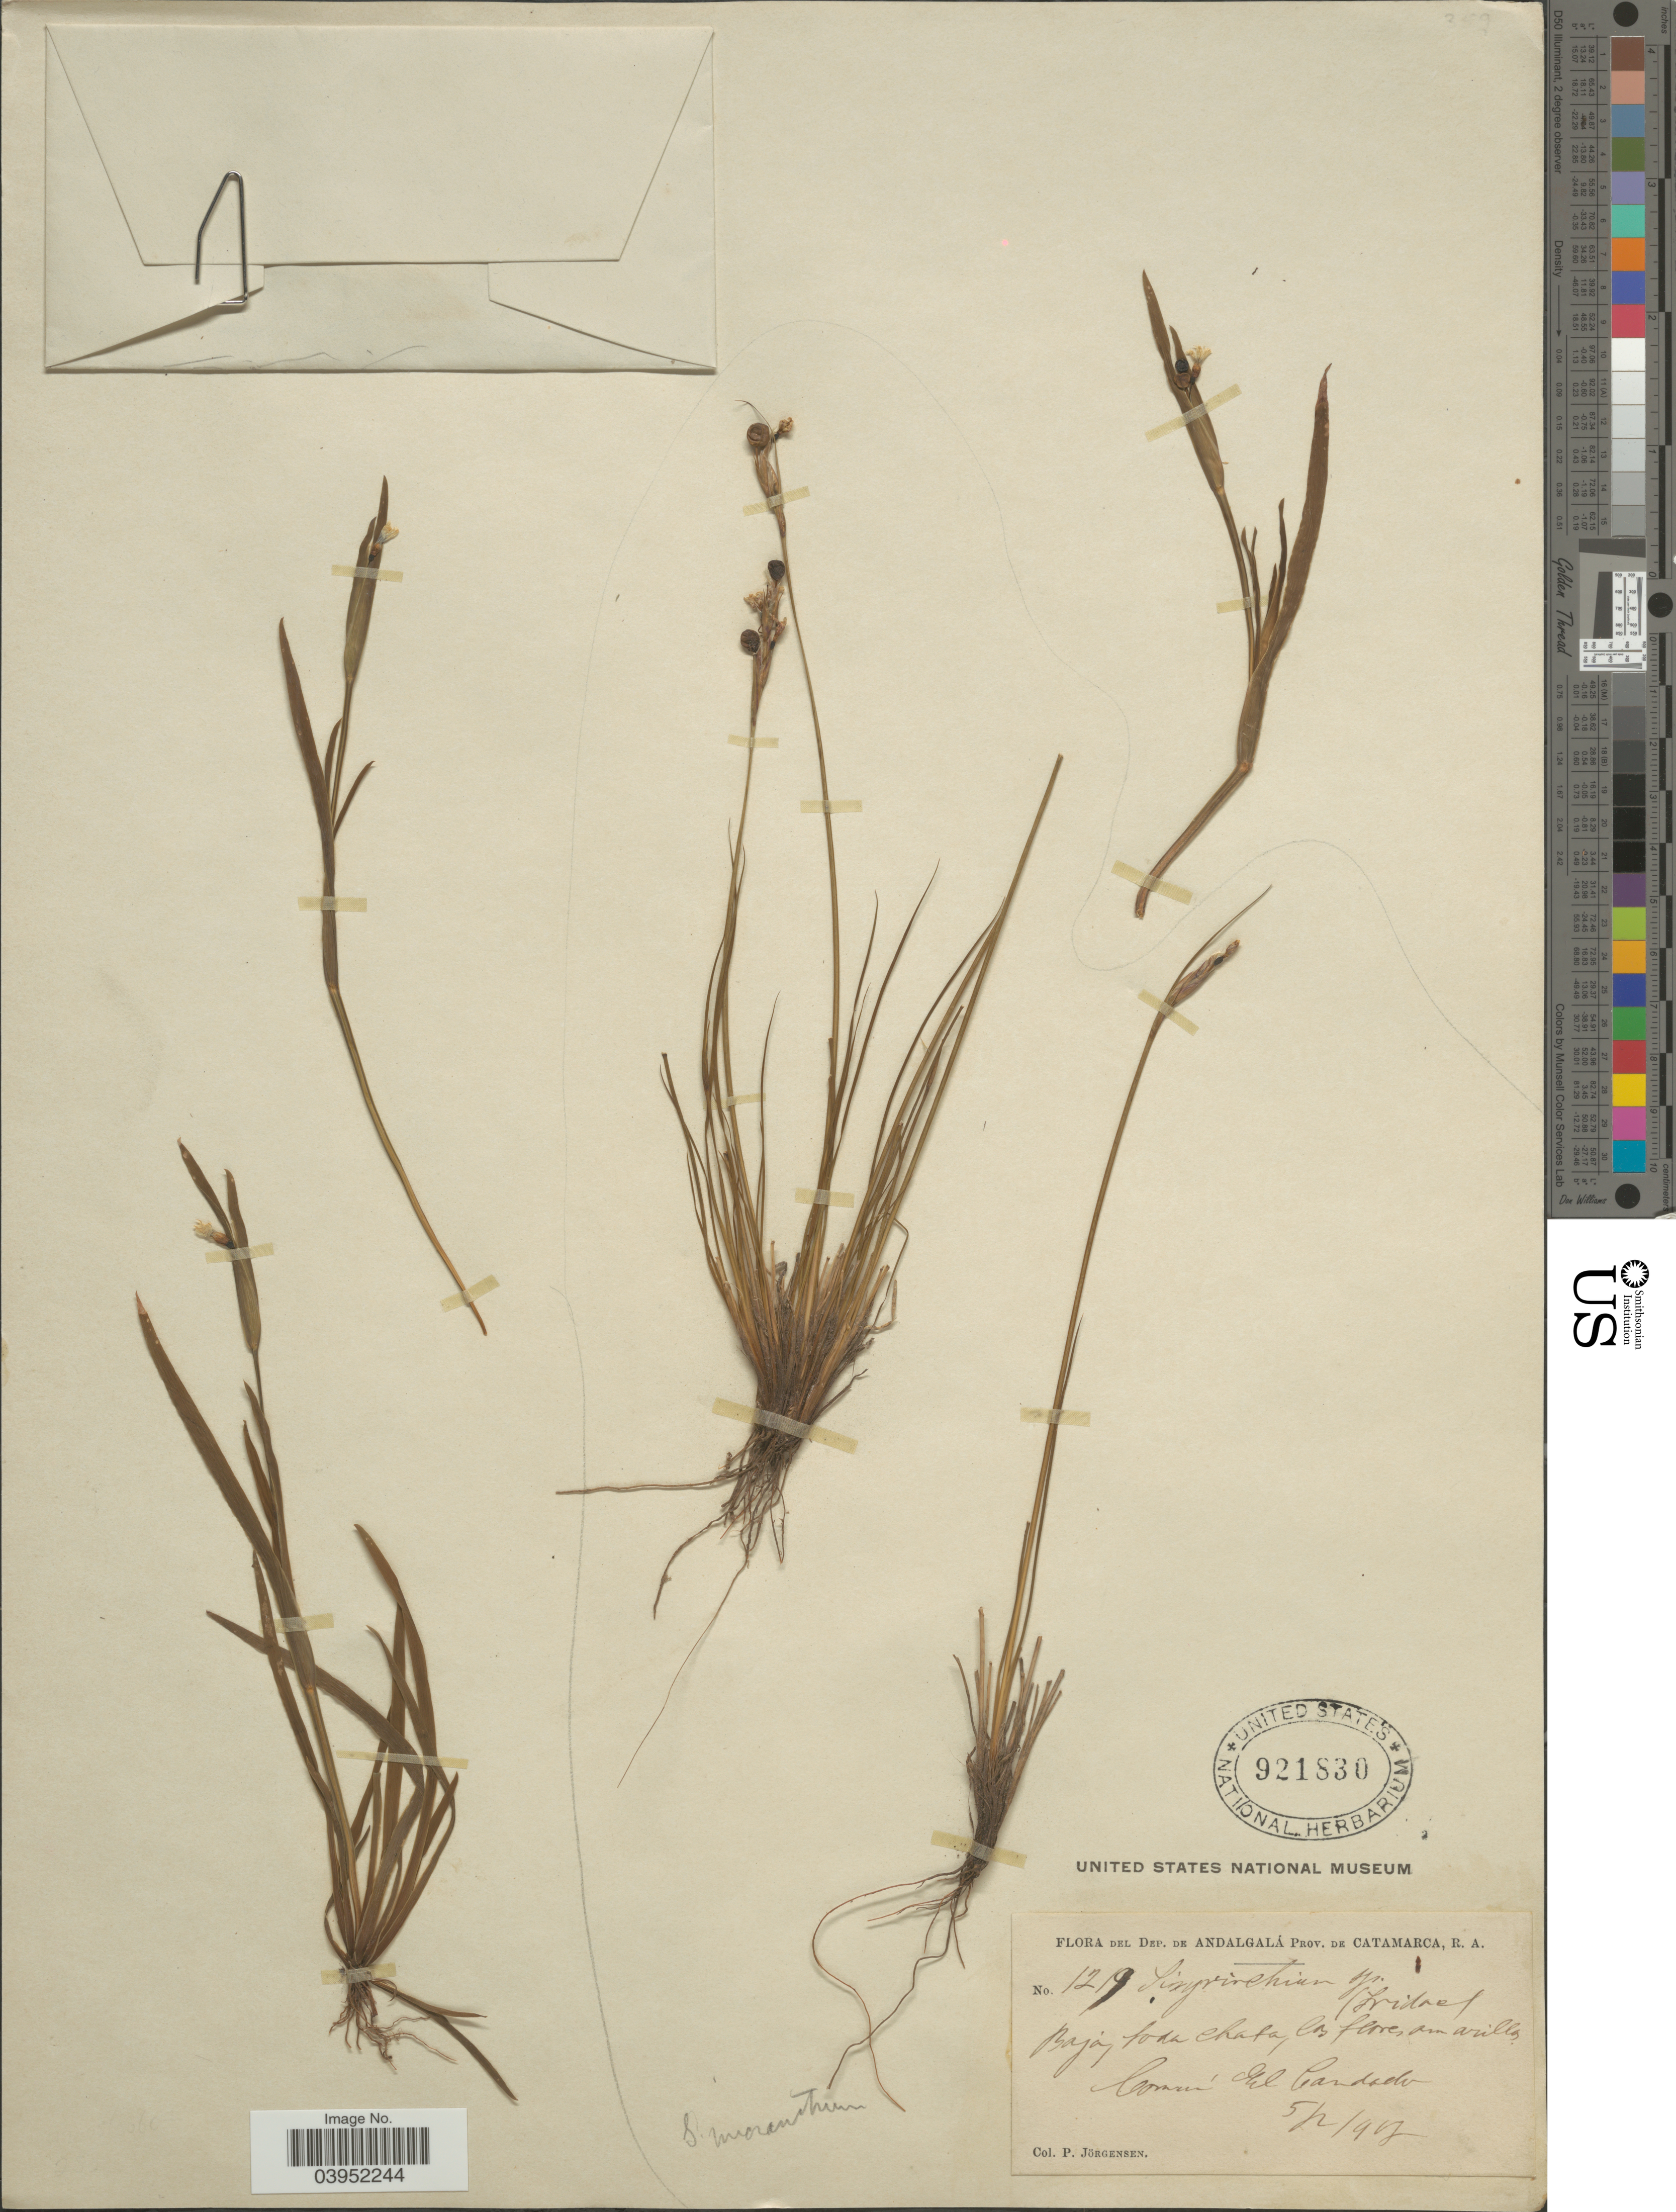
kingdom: Plantae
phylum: Tracheophyta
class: Liliopsida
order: Asparagales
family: Iridaceae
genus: Sisyrinchium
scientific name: Sisyrinchium micranthum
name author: Cav.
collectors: P. Jörgensen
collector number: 1219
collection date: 1908-02-05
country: Argentina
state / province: Catamarca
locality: Dep. de Andalgalá. Comun del Candado.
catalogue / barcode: US 921830